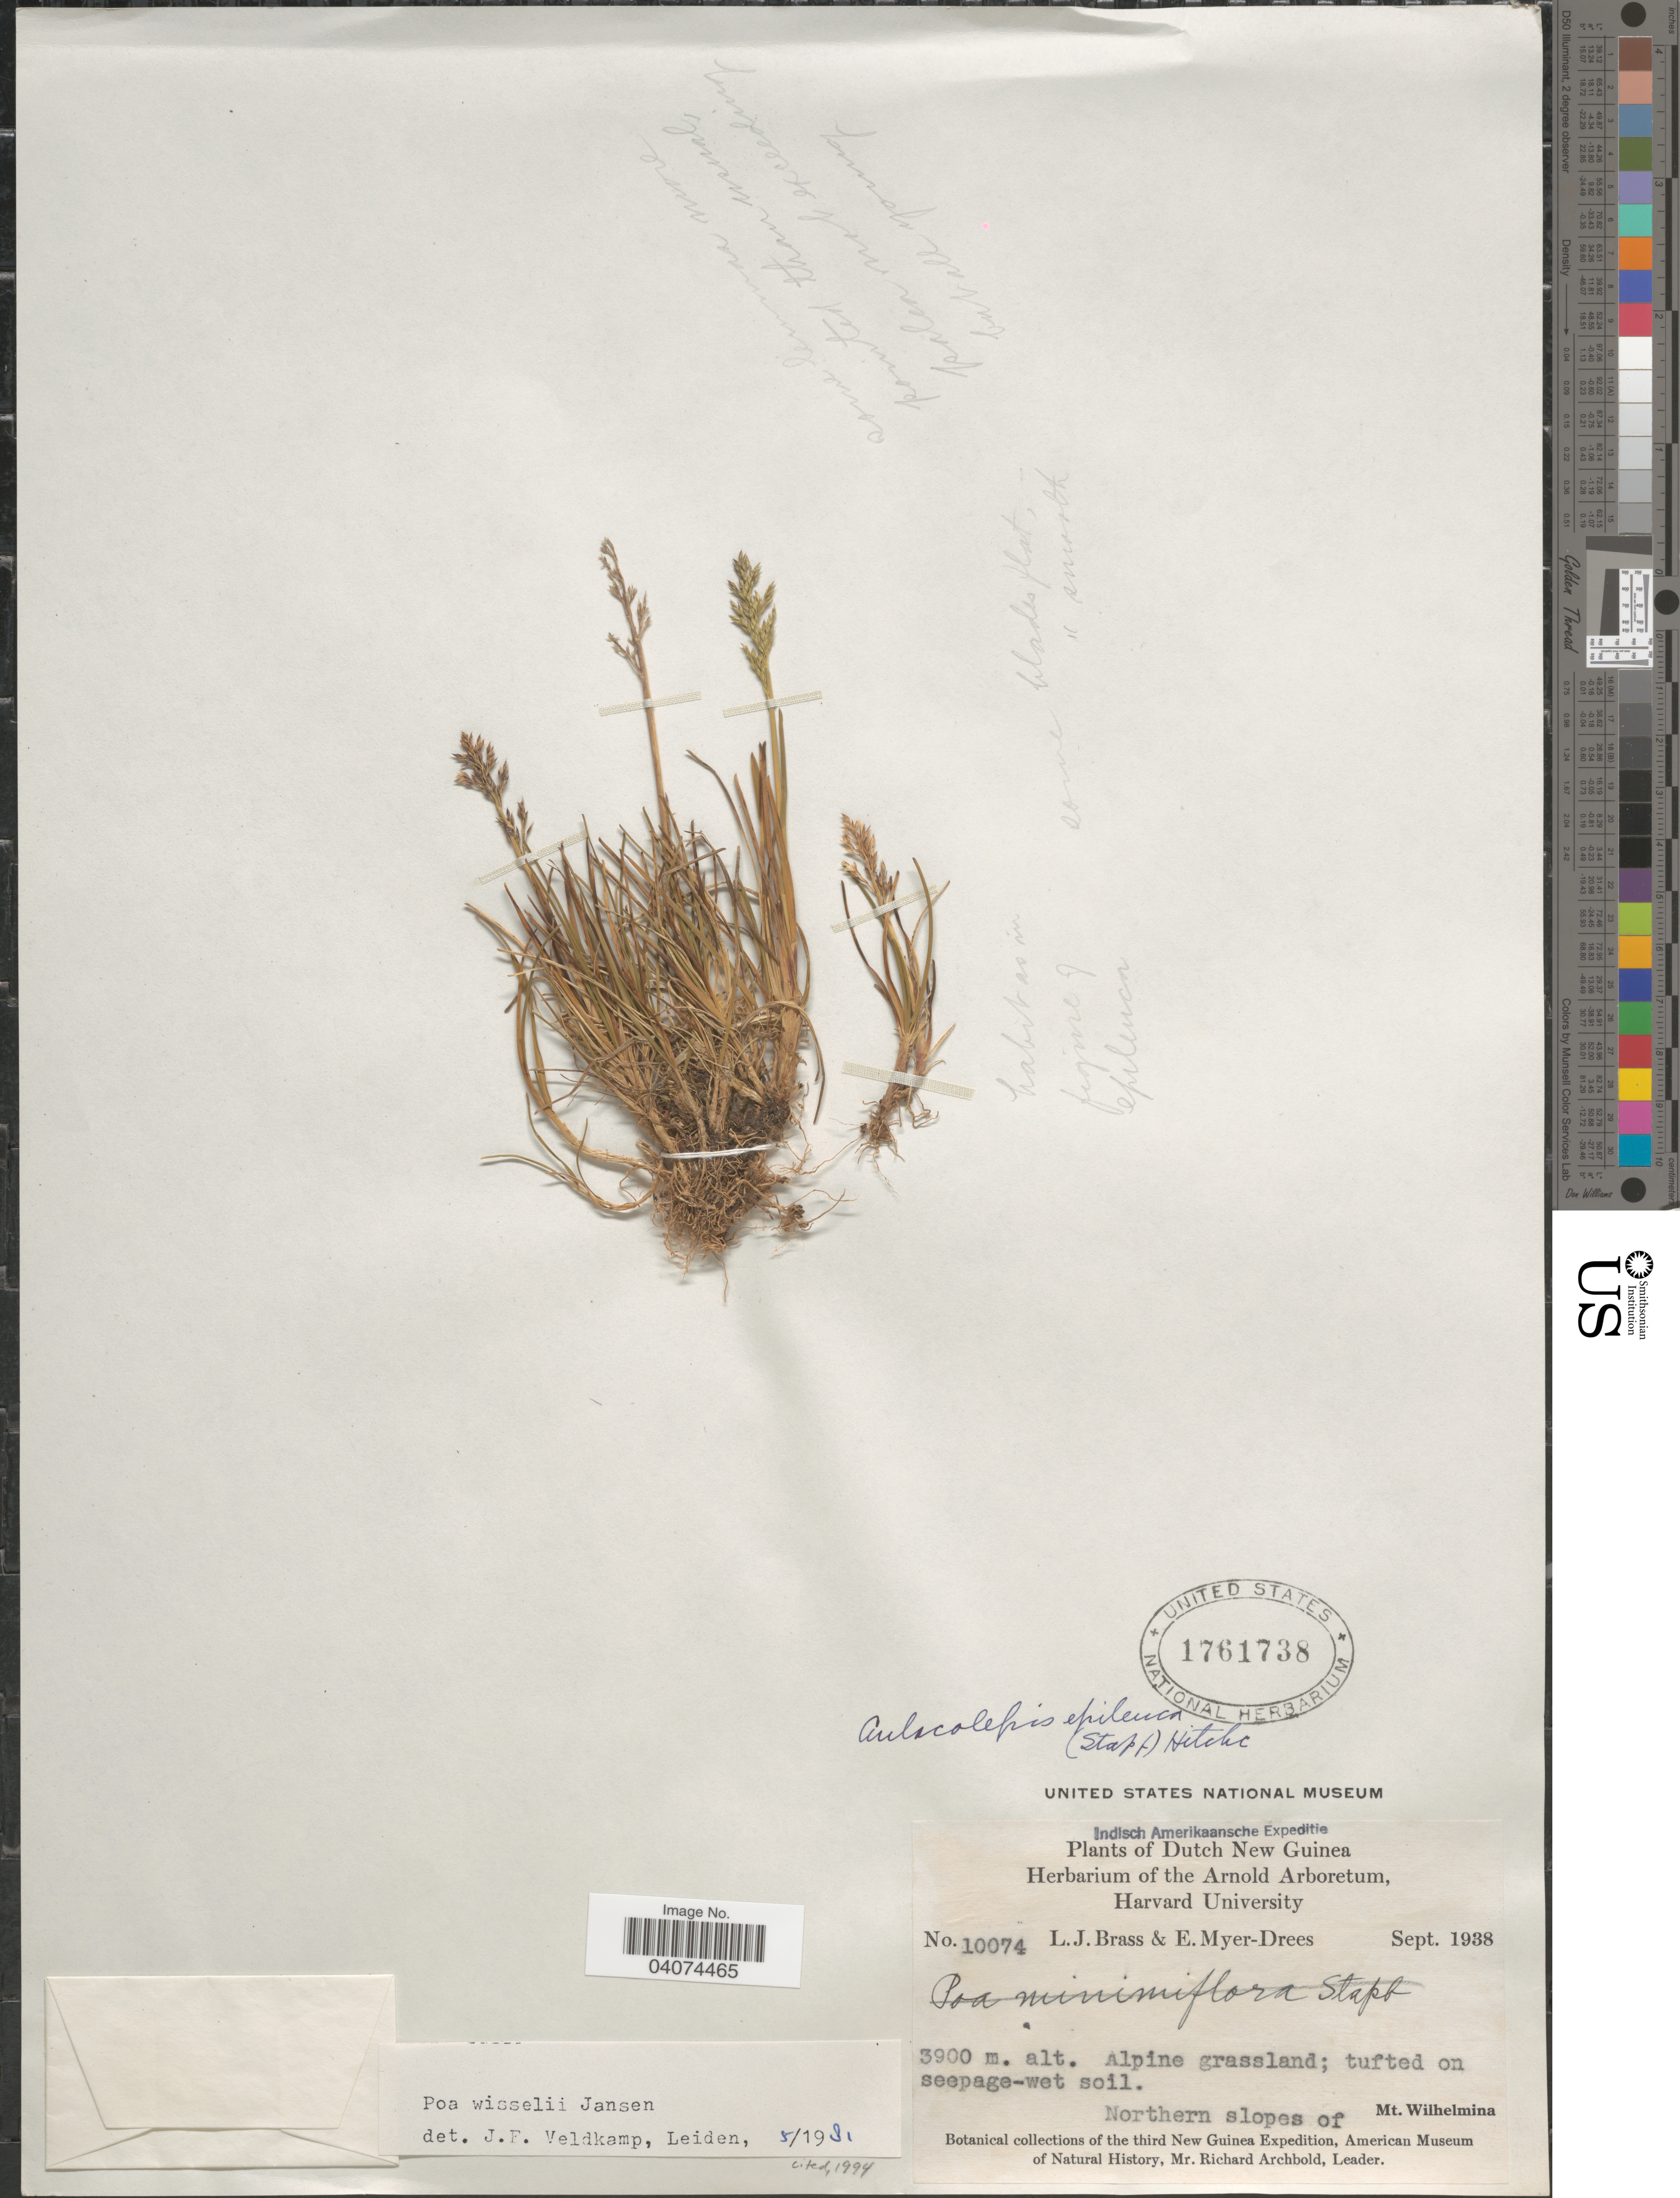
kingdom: Plantae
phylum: Tracheophyta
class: Liliopsida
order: Poales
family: Poaceae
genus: Poa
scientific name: Poa wisselii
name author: Jansen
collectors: L. J. Brass & E. Myer-Drees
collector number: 10074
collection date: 1938-09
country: Indonesia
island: New Guinea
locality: Indisch Amerikaansche Expeditie. Dutch New Guinea. Alpine grassland; tufted on seepage-wet soil. Northern slopes of Mt. Wilhelmina. The third New Guinea Expedition.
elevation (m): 3900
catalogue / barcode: US 1761738